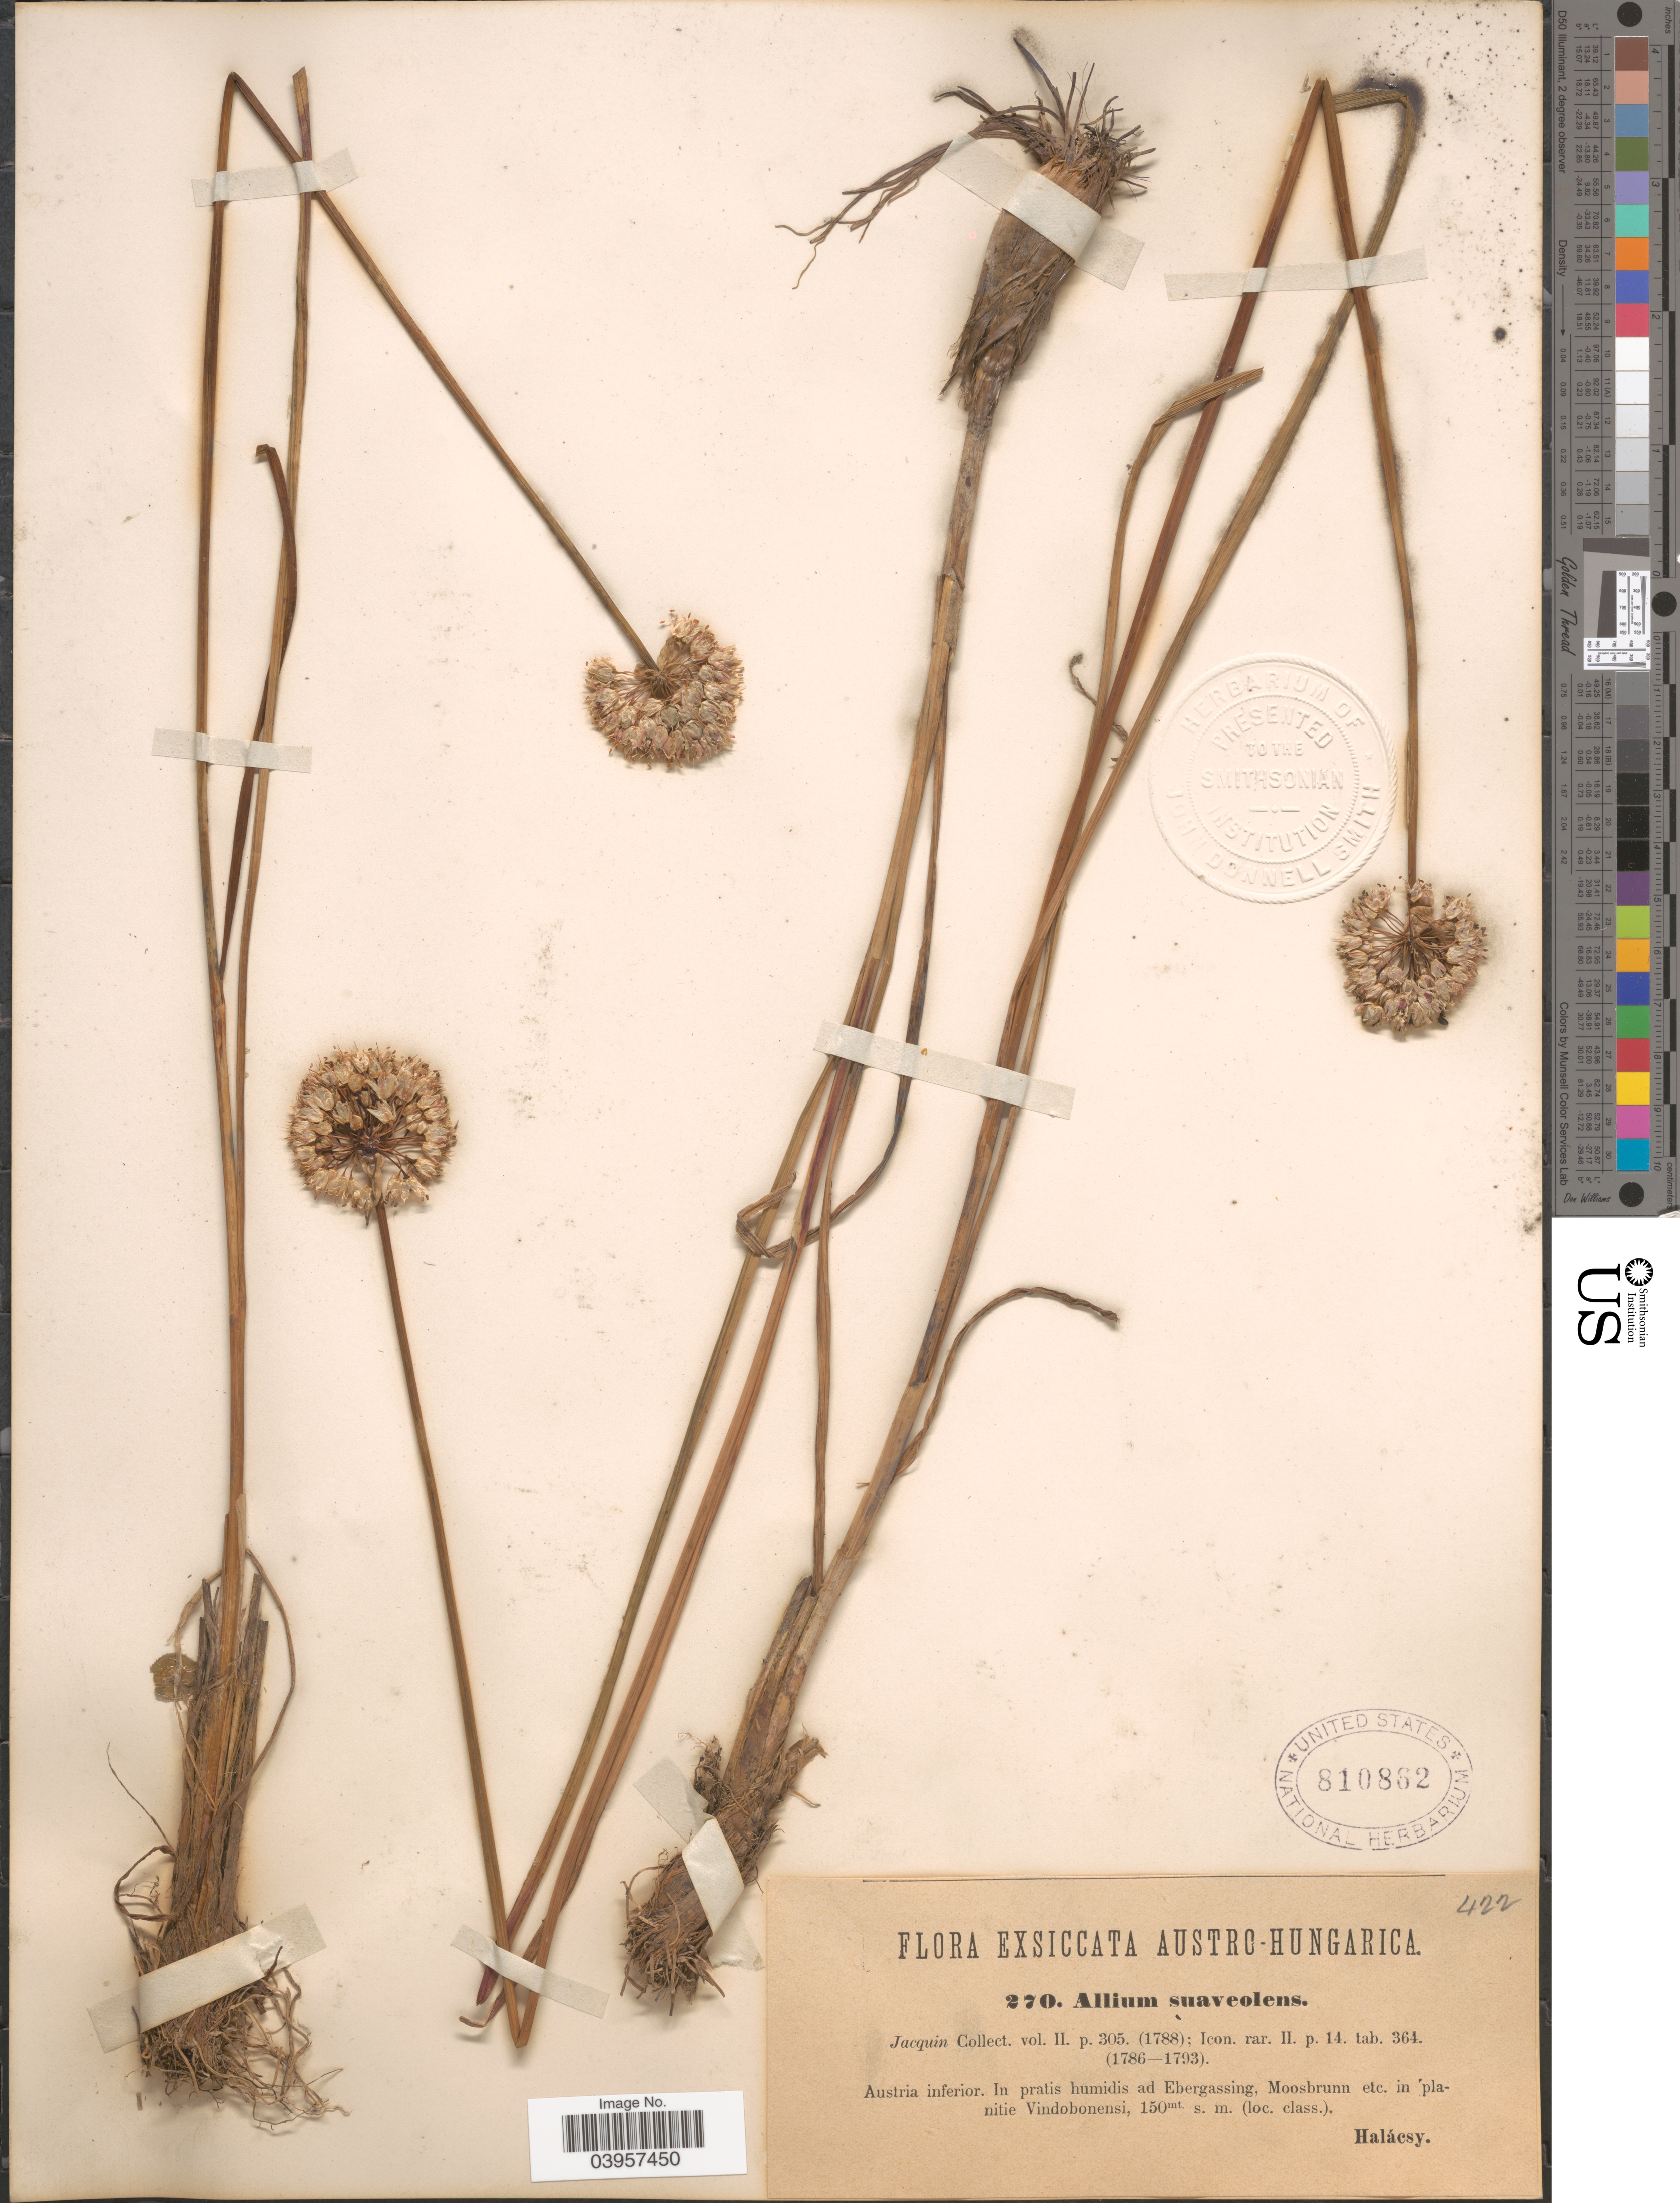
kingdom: Plantae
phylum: Tracheophyta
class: Liliopsida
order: Asparagales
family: Amaryllidaceae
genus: Allium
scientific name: Allium suaveolens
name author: Jacq.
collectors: -- Halacsy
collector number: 270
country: Austria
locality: Austro-Hungarica. Austria inferior. In pratis humidis ad Ebergassing, Moosbrunn etc. in planitie Vindobonensi.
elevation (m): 150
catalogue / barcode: US 810862